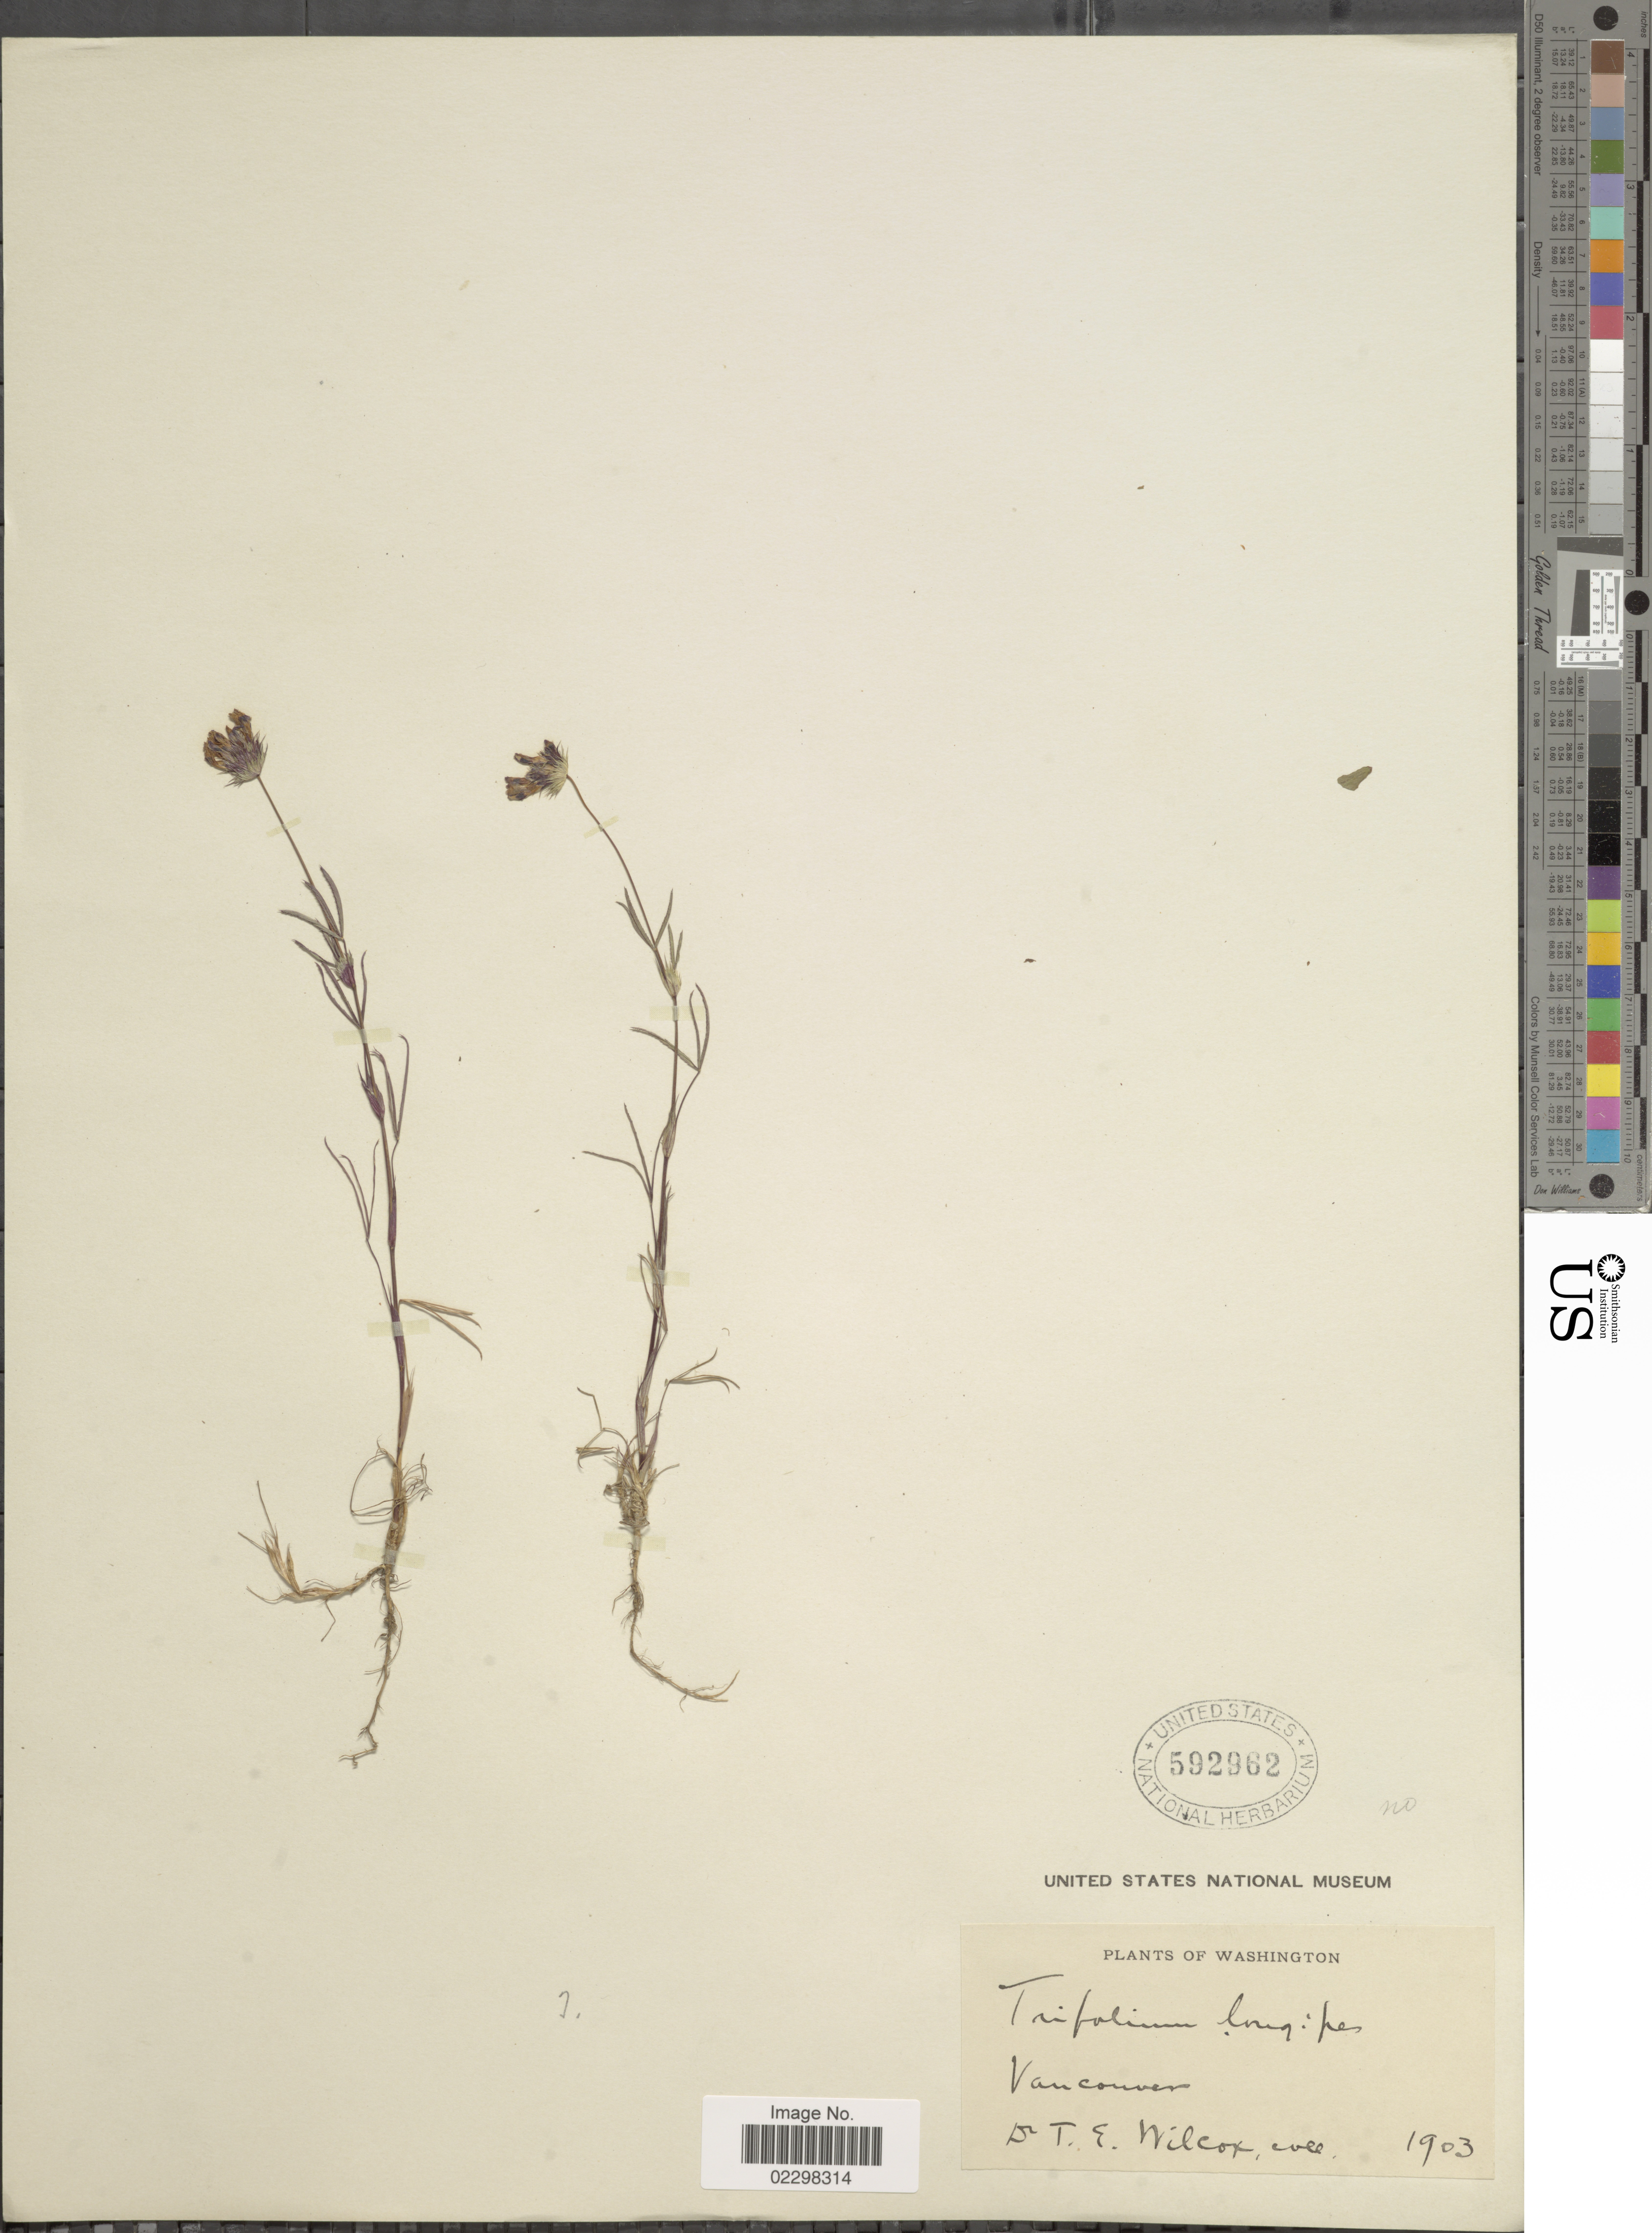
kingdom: Plantae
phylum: Tracheophyta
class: Magnoliopsida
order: Fabales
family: Fabaceae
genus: Trifolium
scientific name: Trifolium tridentatum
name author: Lindl.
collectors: T. E. Wilcox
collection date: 1903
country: United States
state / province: Washington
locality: Washington, Vancouver.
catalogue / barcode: US 592962